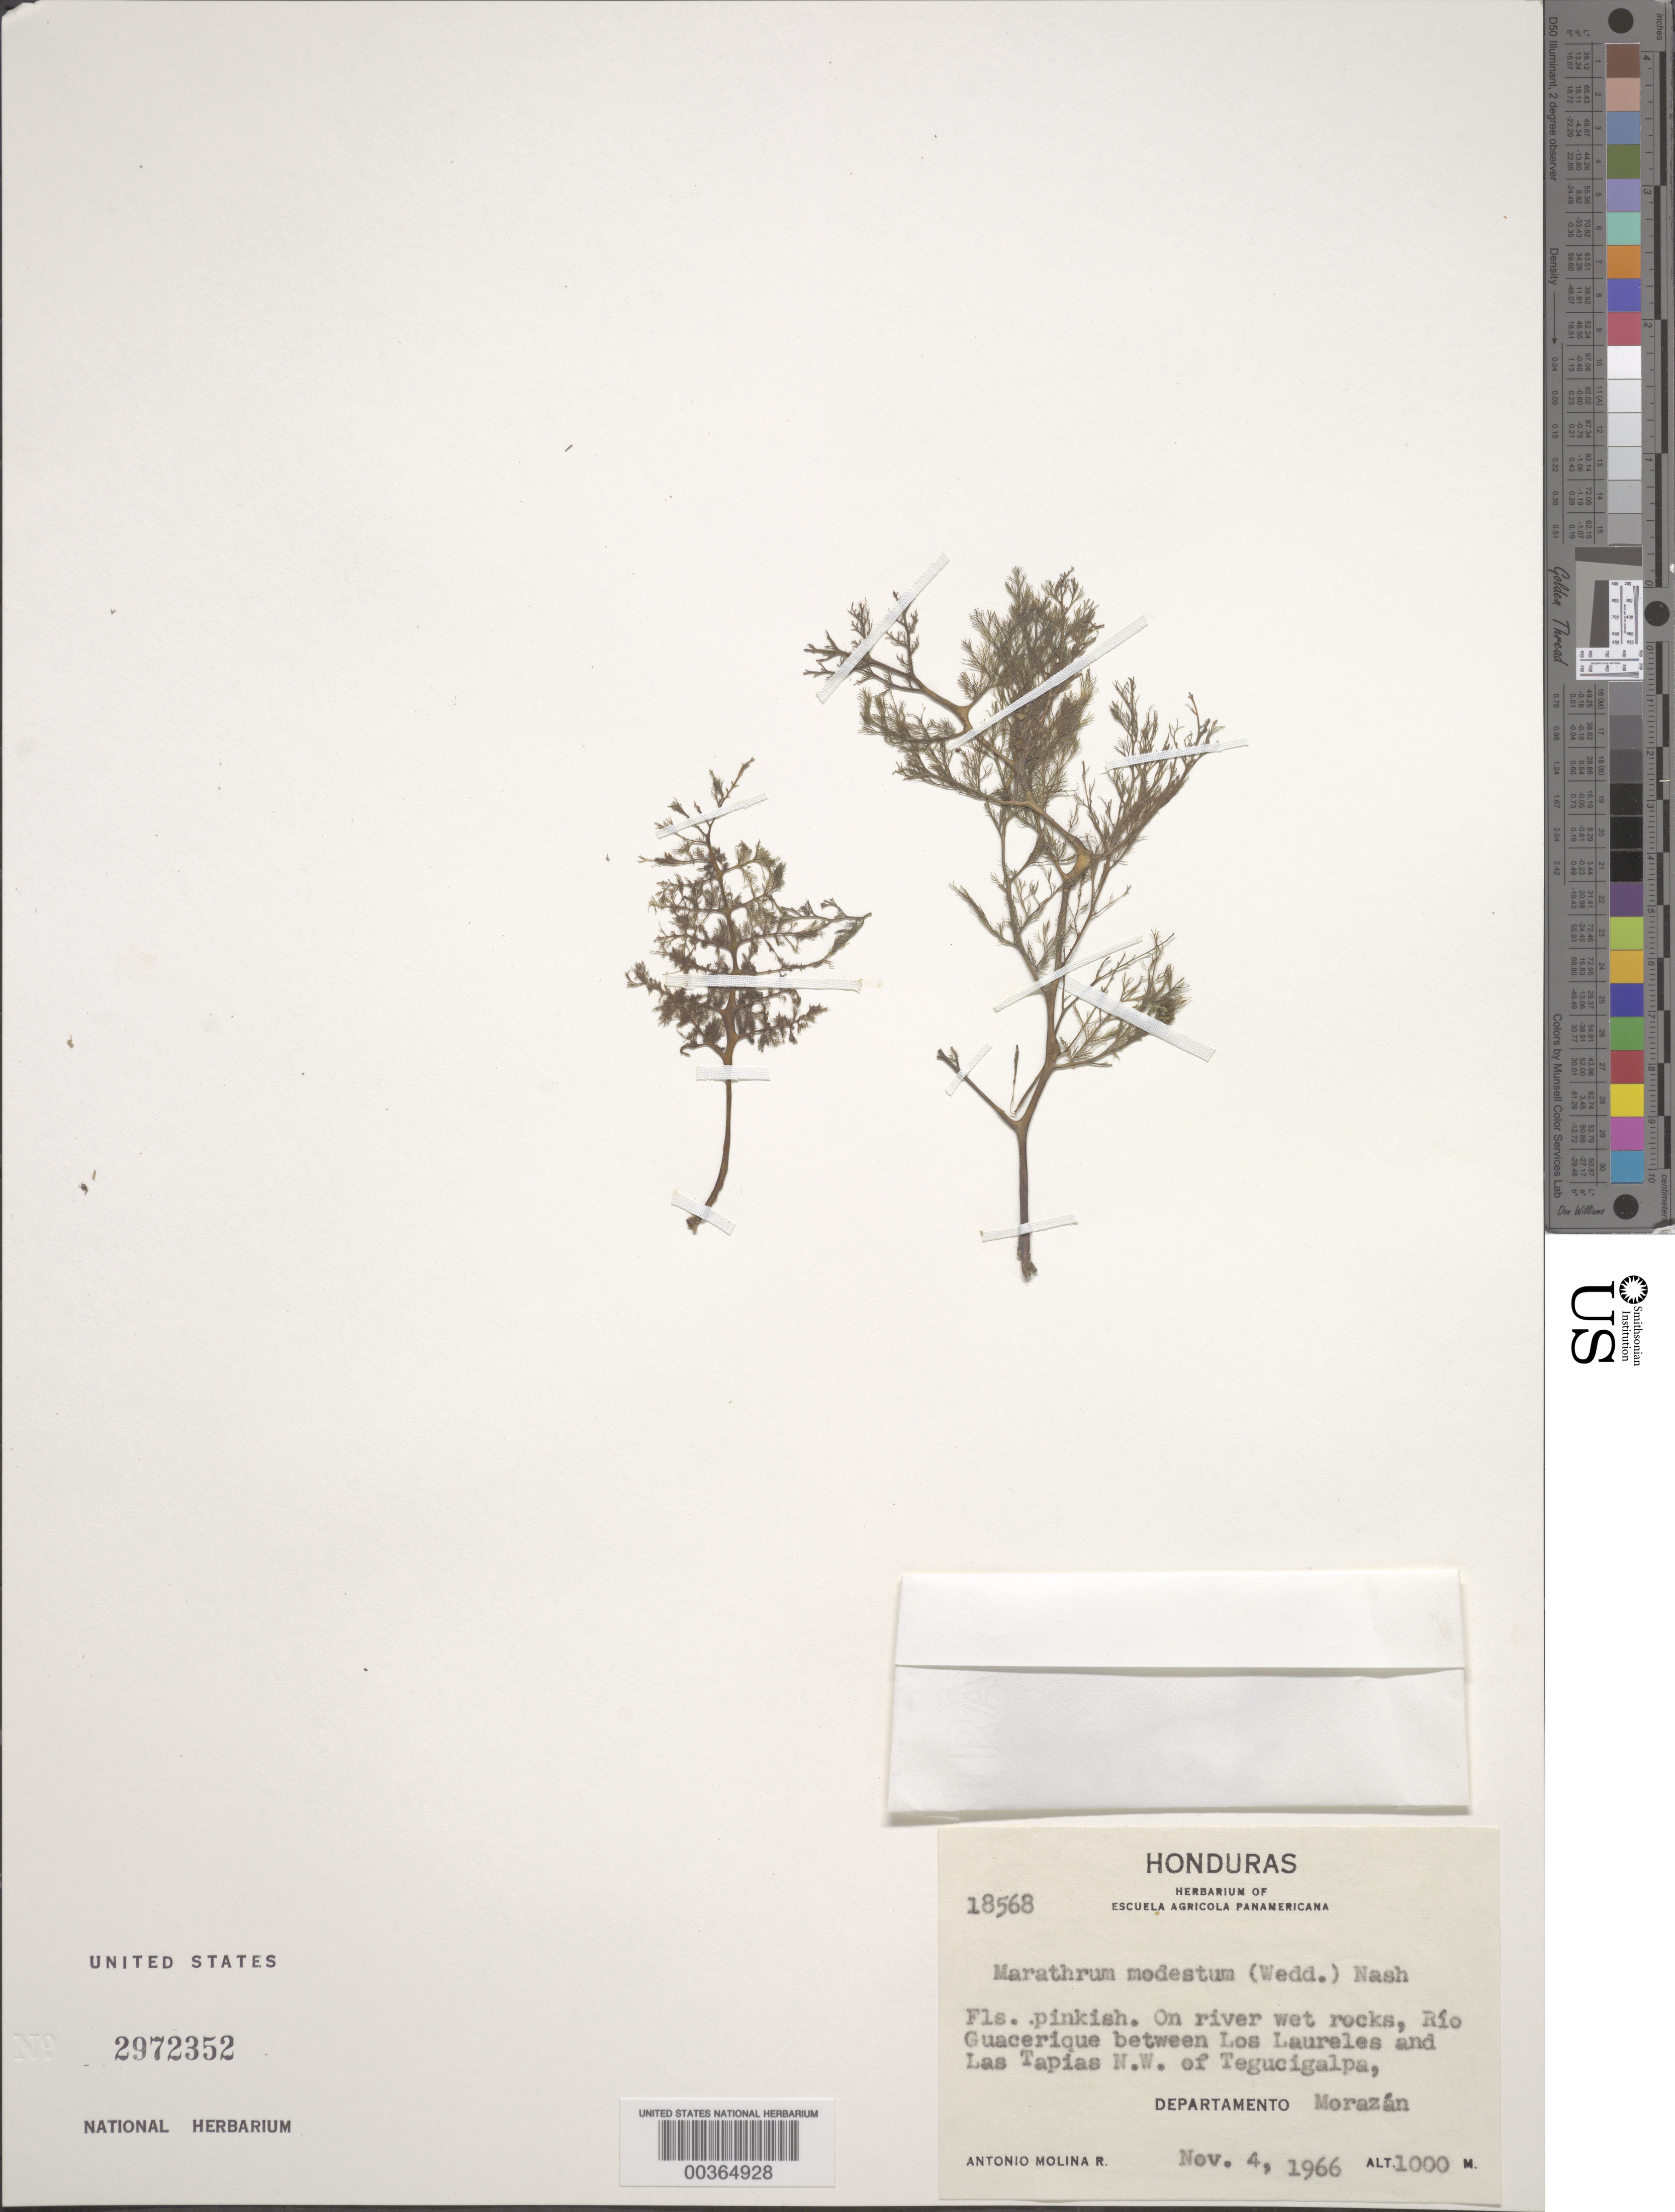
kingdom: Plantae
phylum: Tracheophyta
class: Magnoliopsida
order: Malpighiales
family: Podostemaceae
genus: Marathrum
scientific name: Marathrum modestum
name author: (Wedd.) Nash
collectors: A. Molina R.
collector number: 18568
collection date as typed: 04 Nov 1966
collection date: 1966-11-04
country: Honduras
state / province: Fco. Morazán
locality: NW of Tegucigalpa, río Guacerique between Los Laureles and Las Tapias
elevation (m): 1000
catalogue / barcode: US 2972352